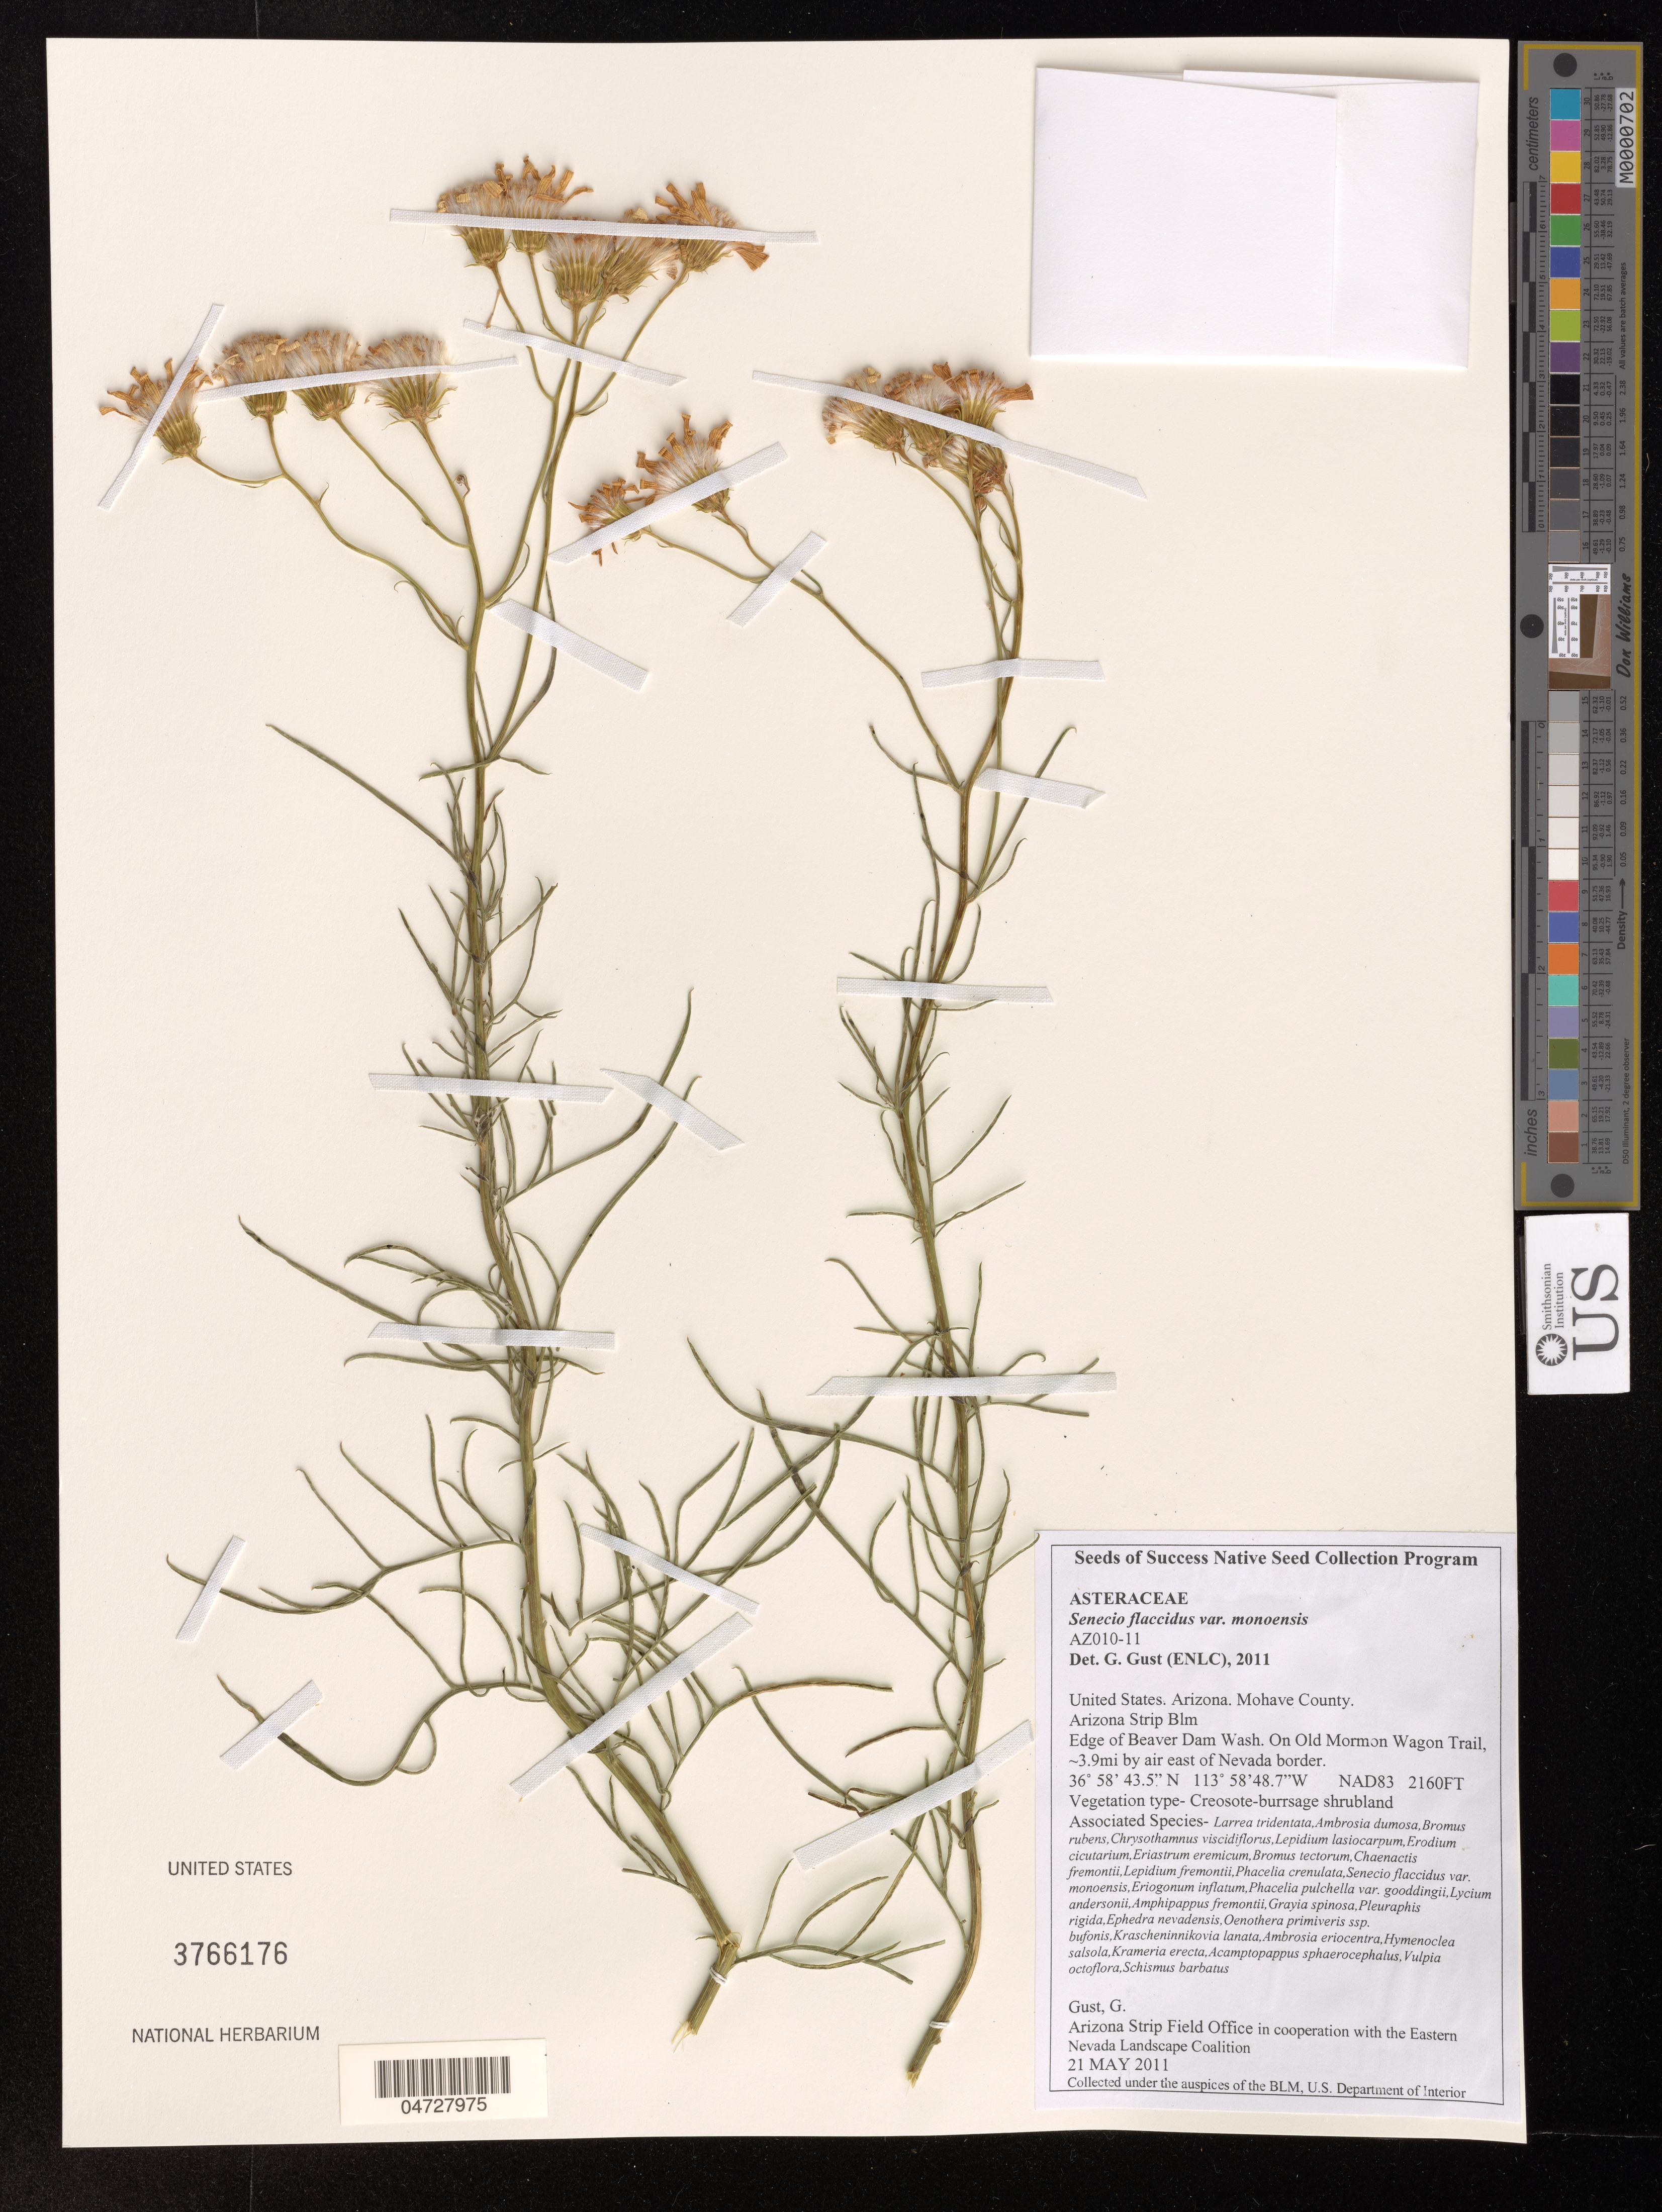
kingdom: Plantae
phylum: Tracheophyta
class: Magnoliopsida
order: Asterales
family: Asteraceae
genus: Senecio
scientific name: Senecio flaccidus var. monoensis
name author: (Greene) B.L. Turner & T.M. Barkley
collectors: G. Gust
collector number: AZ010-11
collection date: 2011-05-21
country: United States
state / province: Arizona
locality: Mohave County. Arizona Strip Blm. Edge of Beaver Dam Wash. On Old Mormon Wagon Trail, ~3.9mi by air east of Nevada border.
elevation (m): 658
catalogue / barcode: US 3766176